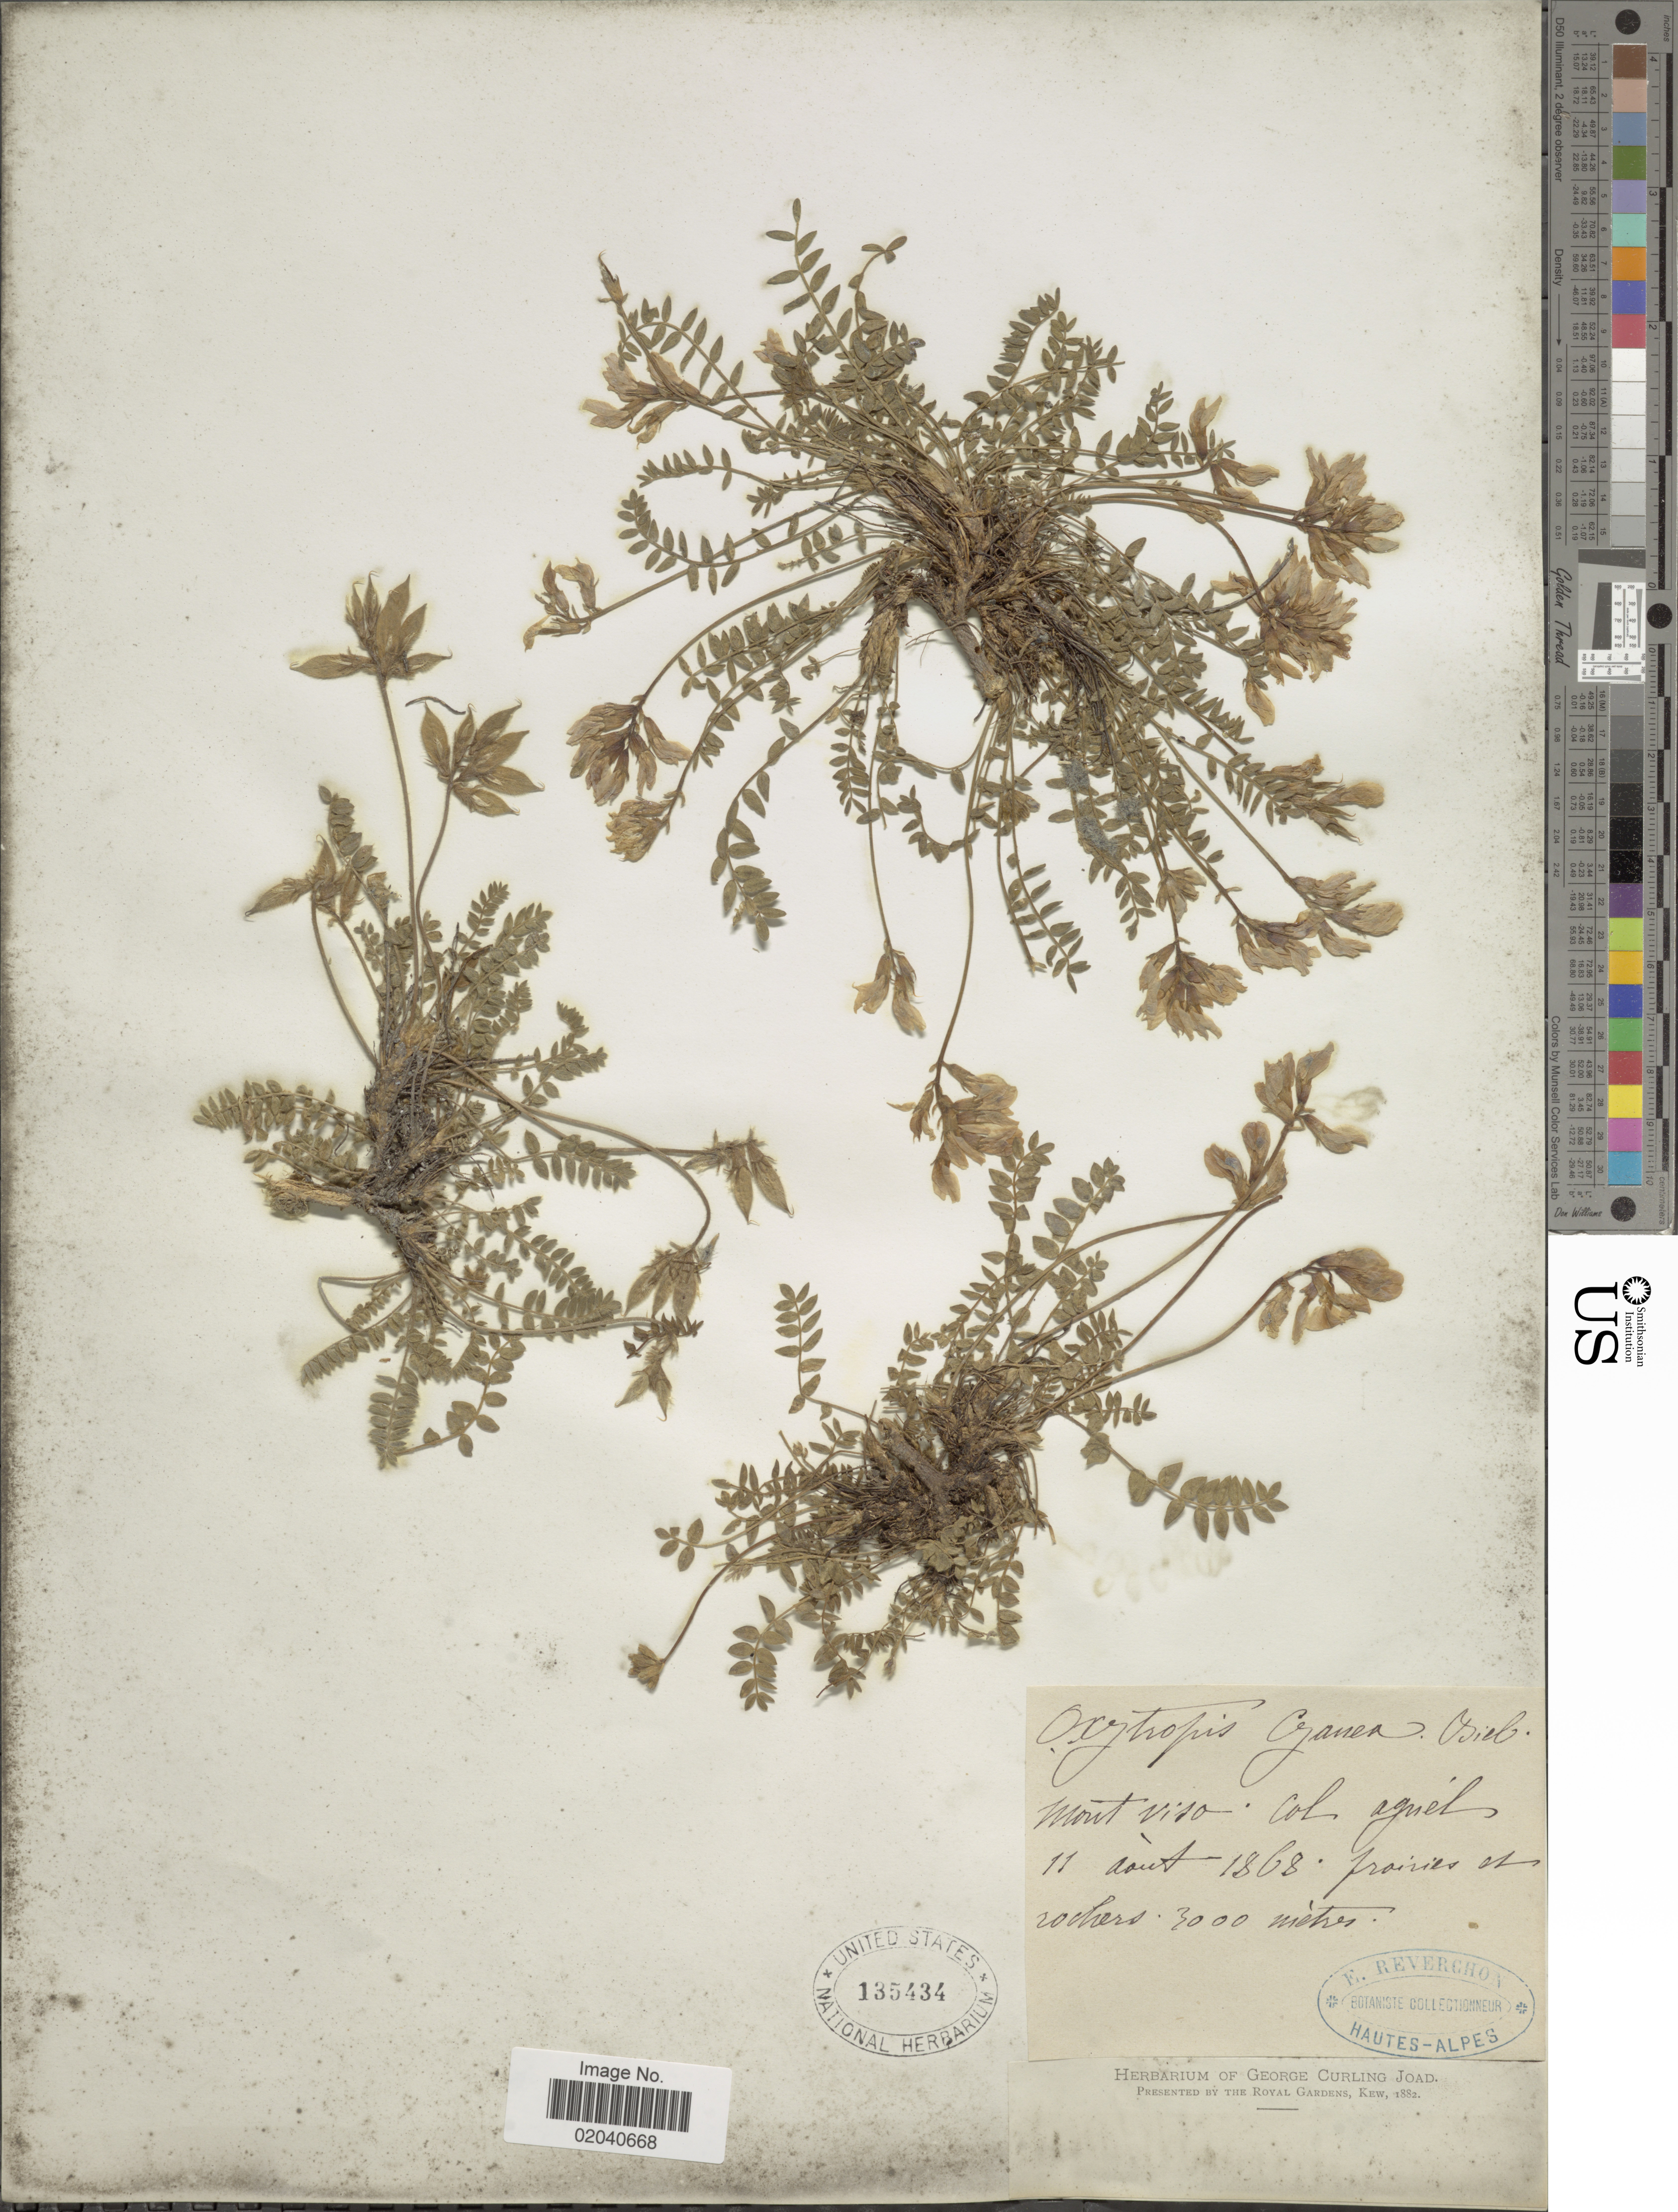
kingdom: Plantae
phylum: Tracheophyta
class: Magnoliopsida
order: Fabales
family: Fabaceae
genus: Oxytropis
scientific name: Oxytropis cyanea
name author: M. Bieb.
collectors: E. Reverchon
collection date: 1868-08-11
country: France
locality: Mout viso. col agnel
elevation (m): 3000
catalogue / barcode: US 135434